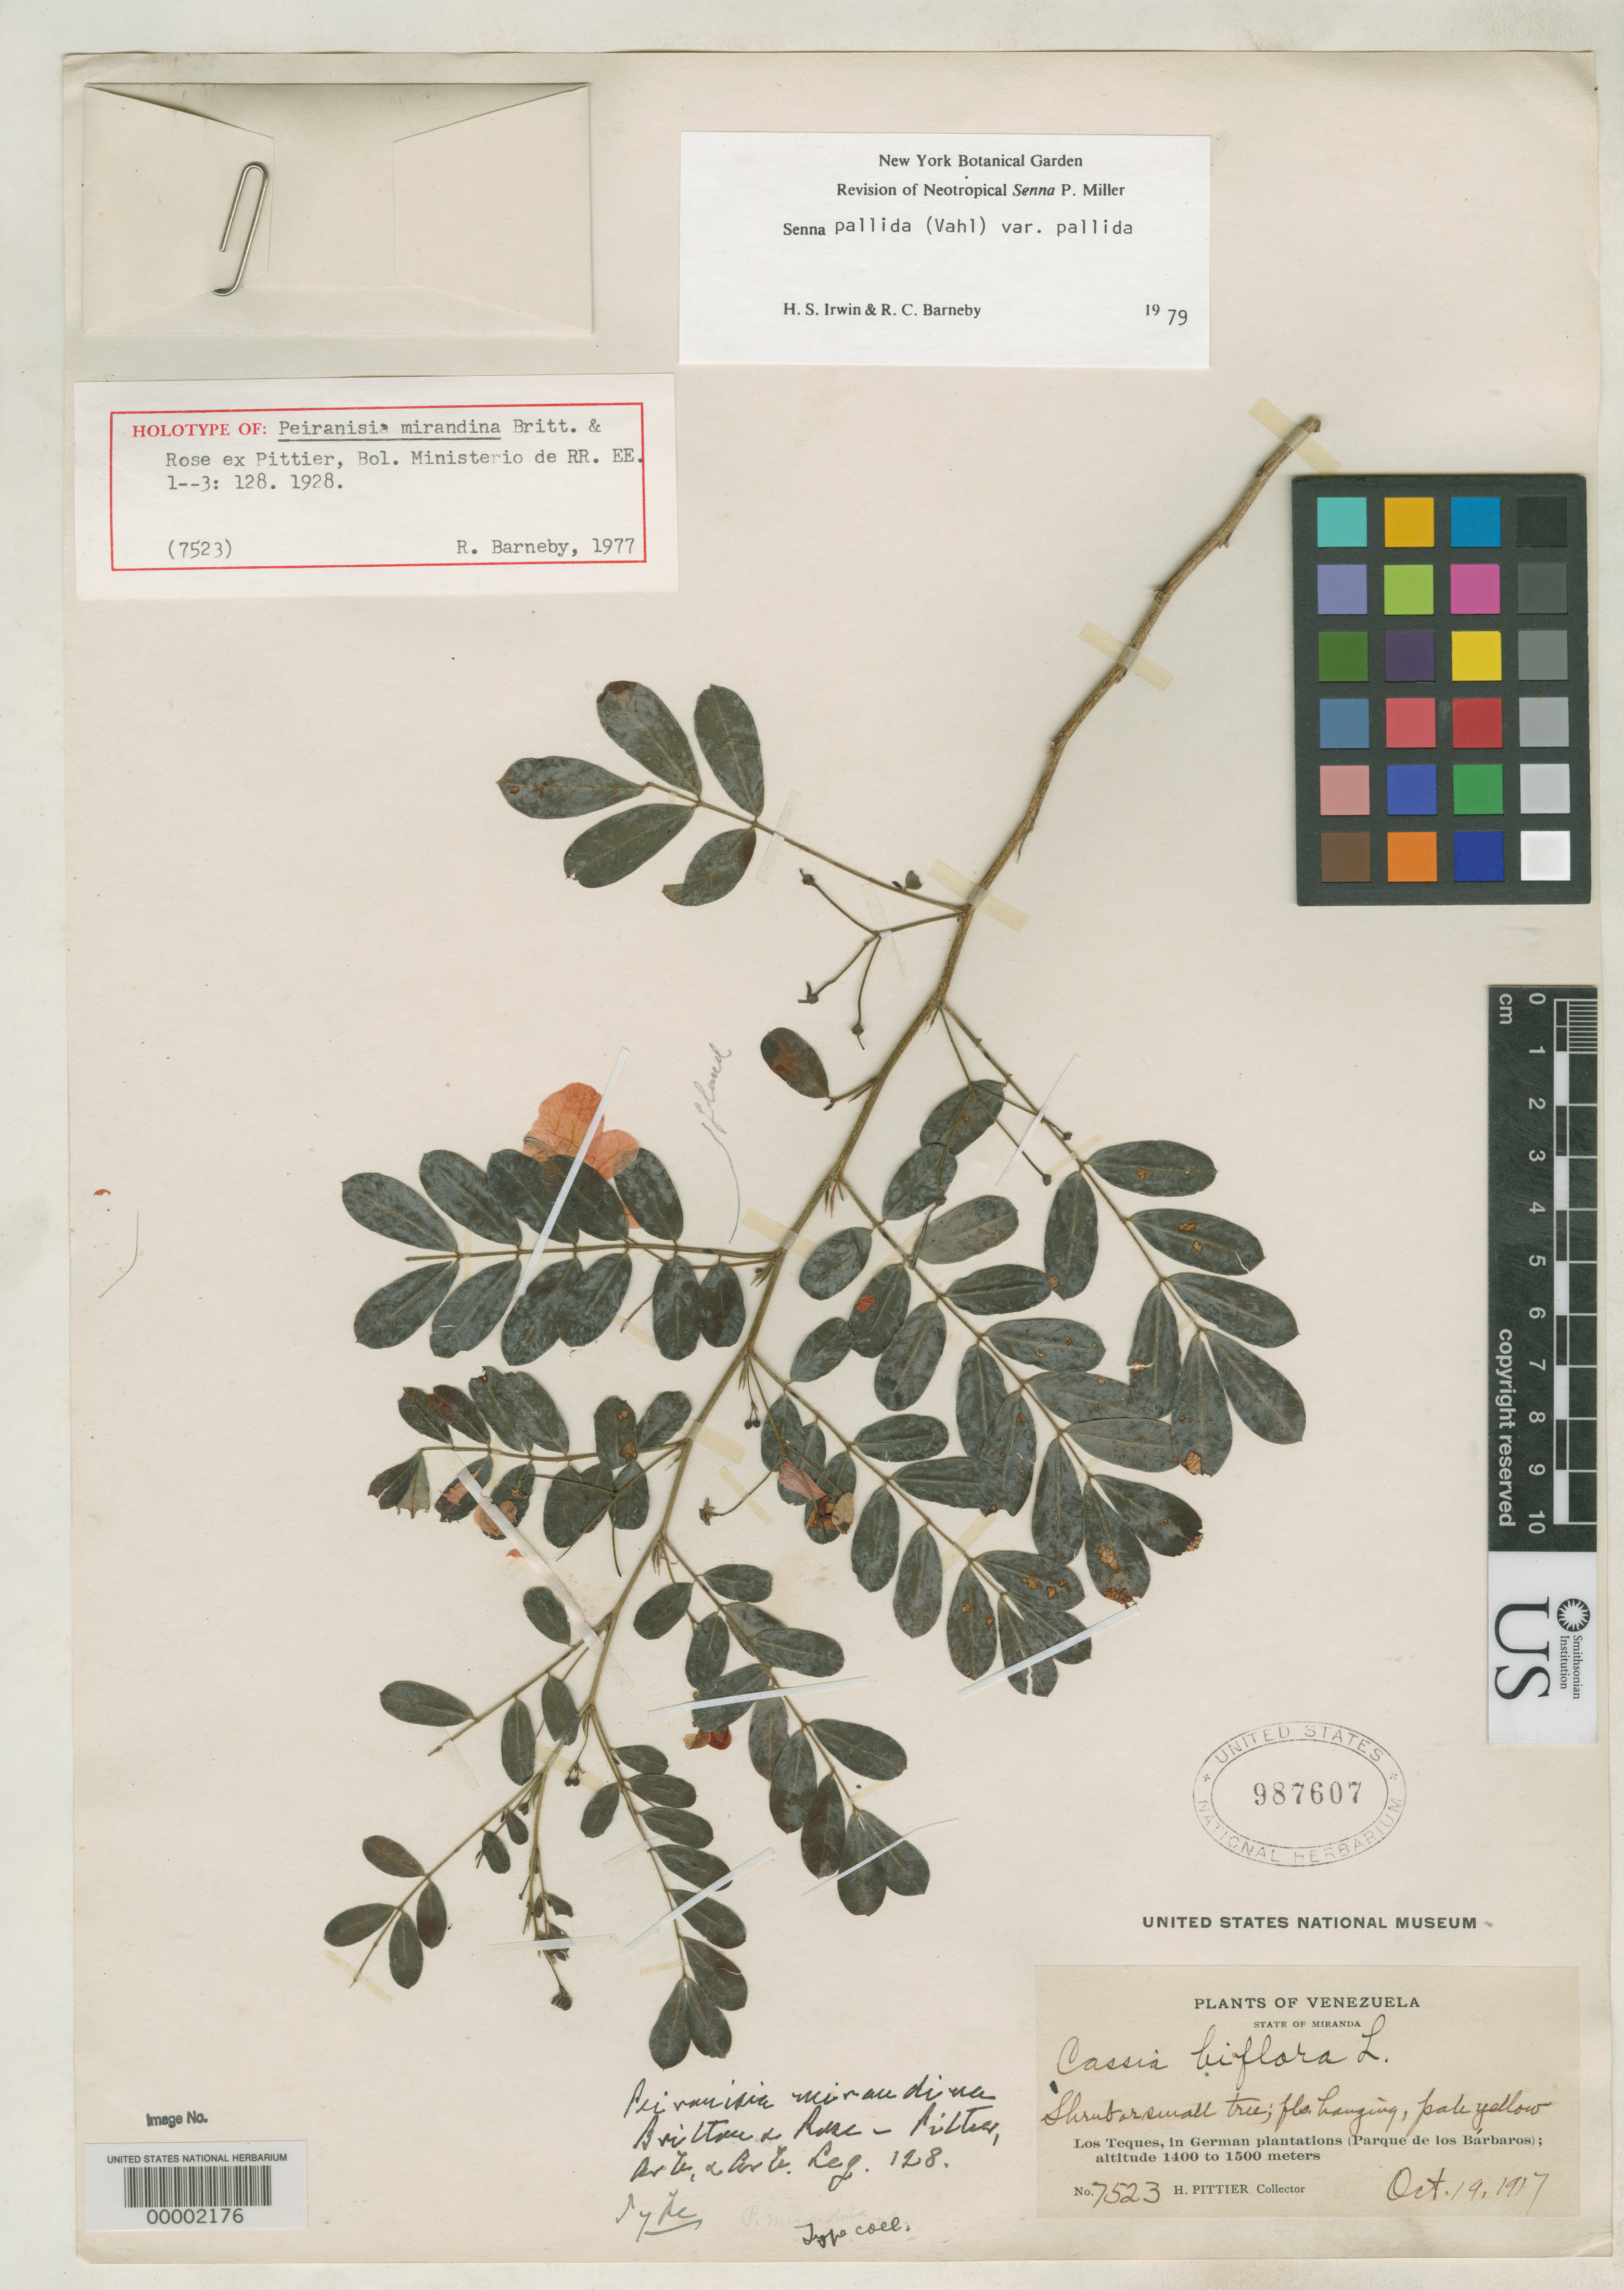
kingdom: Plantae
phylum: Tracheophyta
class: Magnoliopsida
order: Fabales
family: Fabaceae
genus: Peiranisia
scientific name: Peiranisia mirandina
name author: Britton & Rose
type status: Type Collection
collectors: H. F. Pittier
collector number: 7523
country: Venezuela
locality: Region Templada.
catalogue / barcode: US 987607